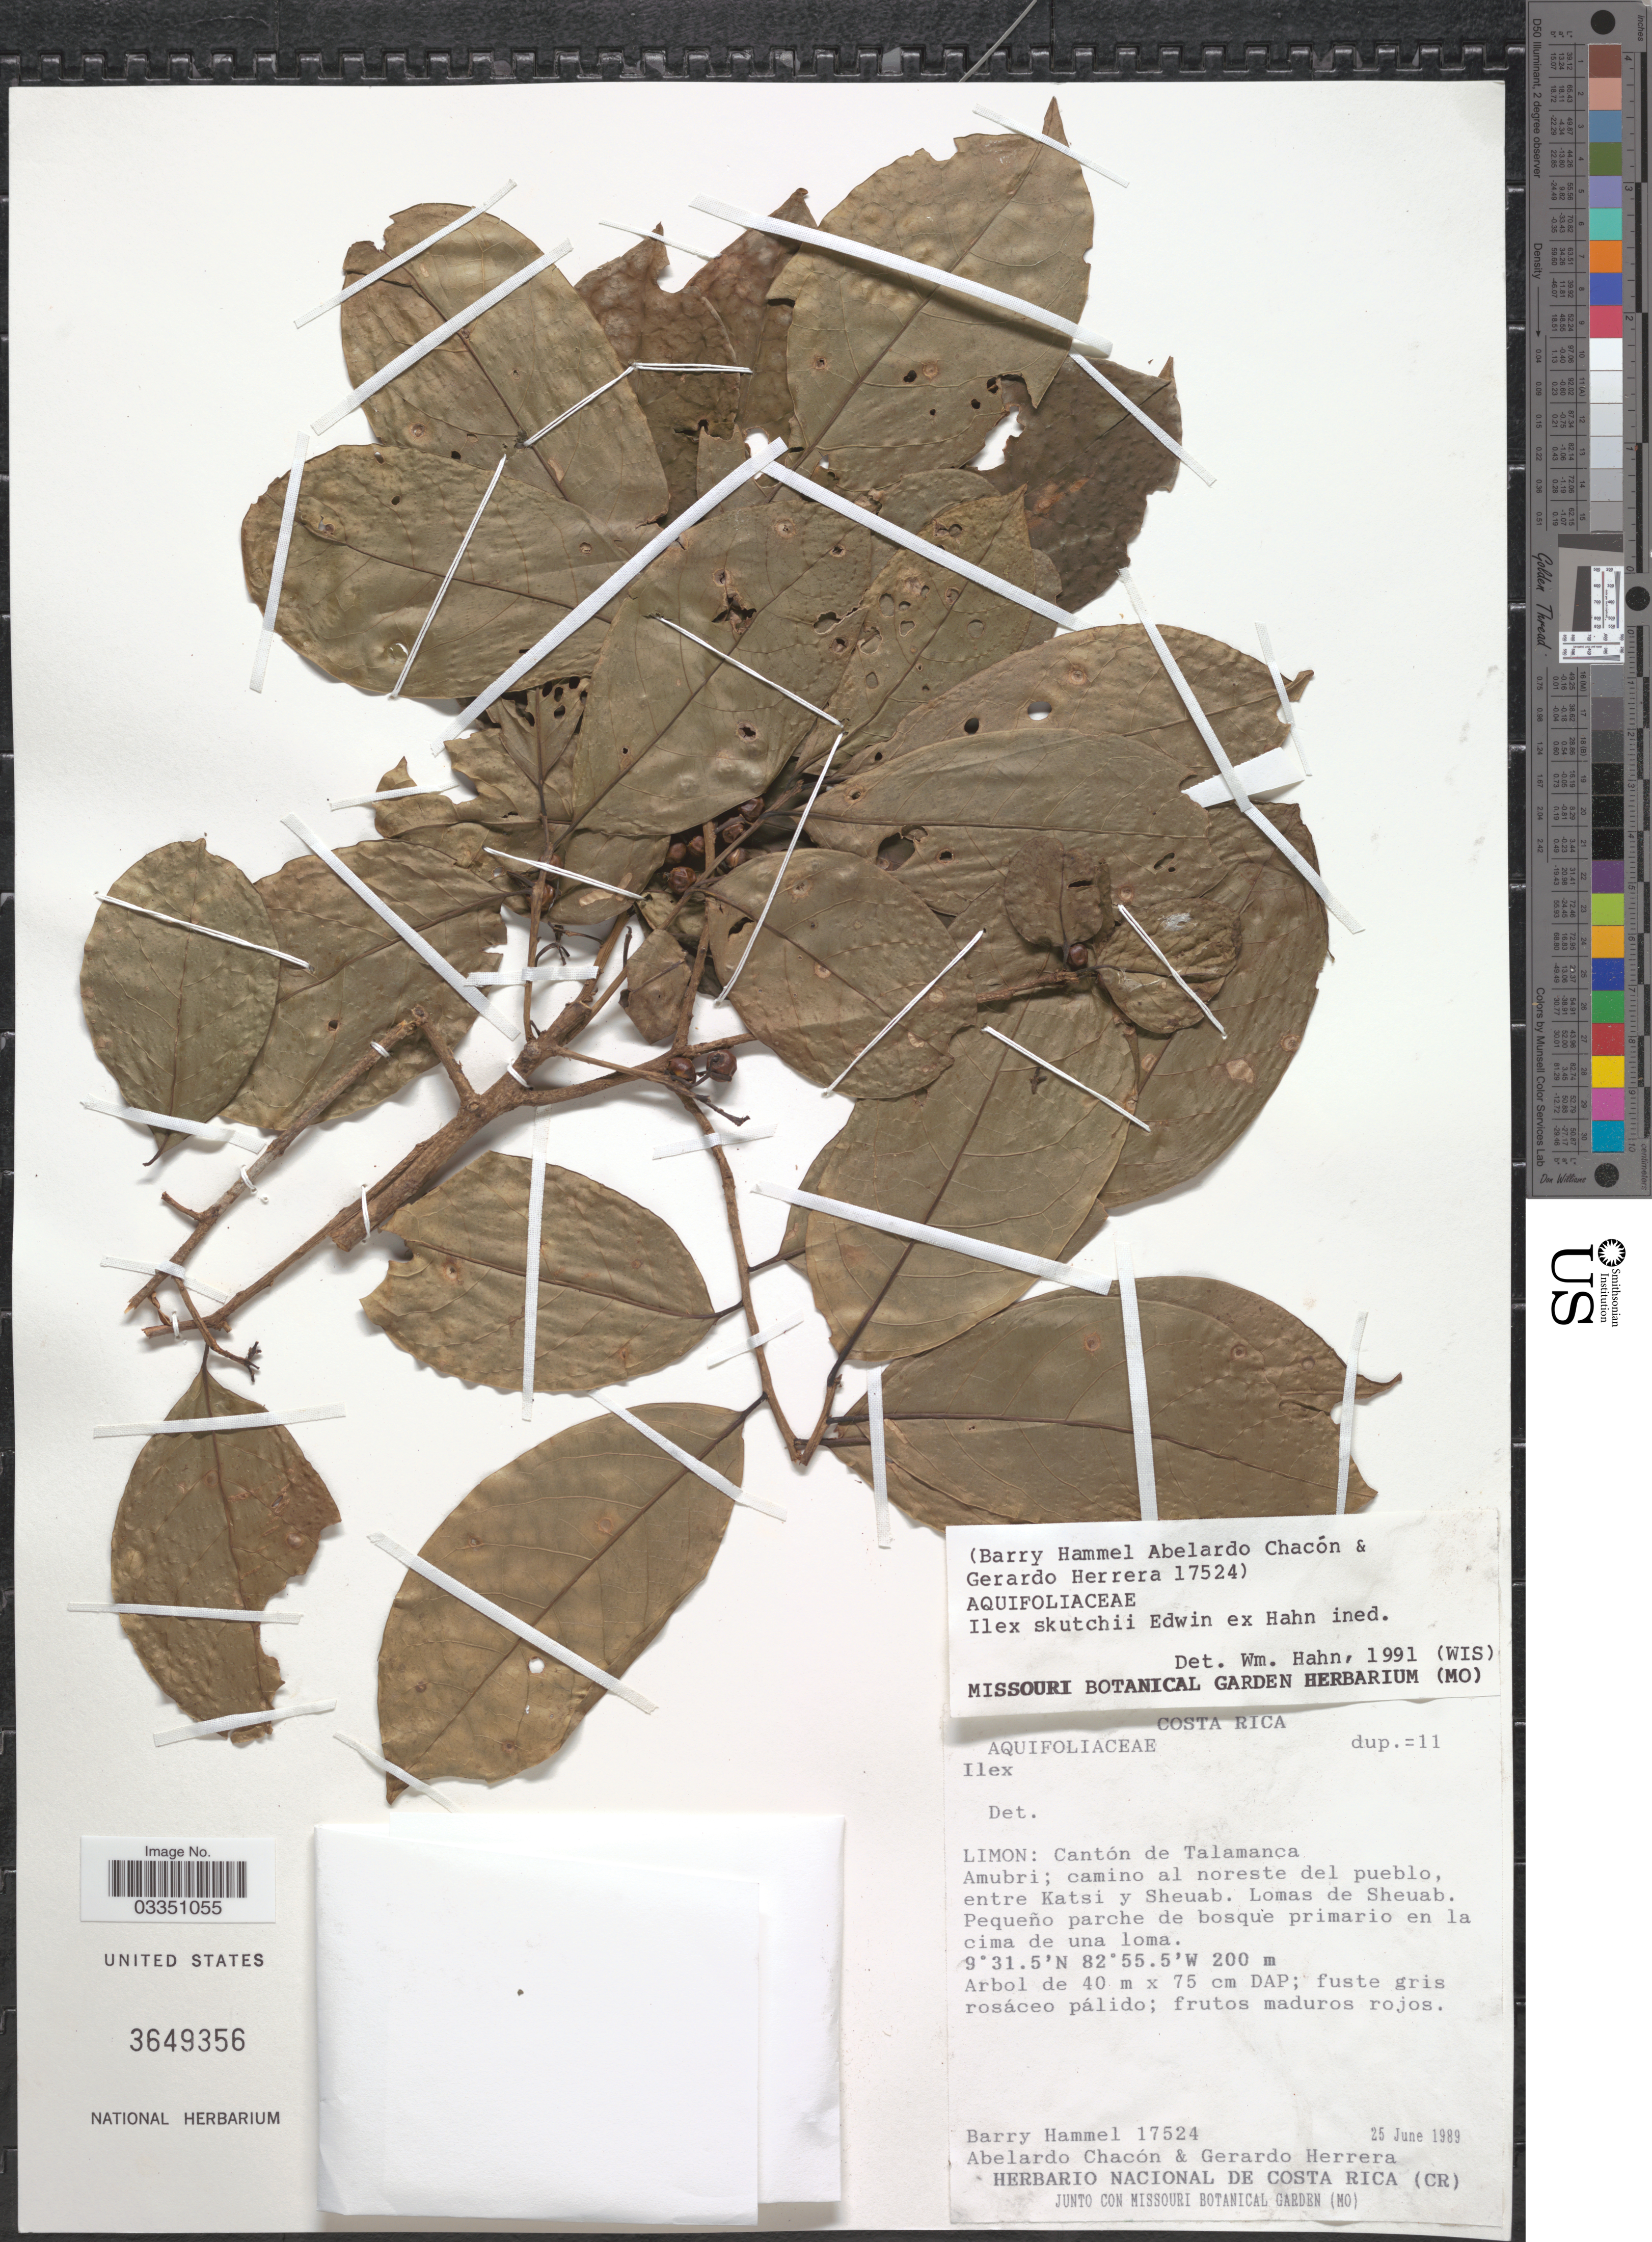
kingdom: Plantae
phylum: Tracheophyta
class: Magnoliopsida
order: Aquifoliales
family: Aquifoliaceae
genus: Ilex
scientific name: Ilex skutchii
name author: Edwin ex T.R. Dudley & W.J. Hahn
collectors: B. Hammel, A. Chacon & G. Herrera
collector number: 17524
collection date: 1989-06-25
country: Costa Rica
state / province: Limón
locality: Cantón de Talamanca Amubri; camino al noreste del pueblo, entre Katsi y Sheuab. Lomas de Sheuab.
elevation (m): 200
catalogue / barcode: US 3649356